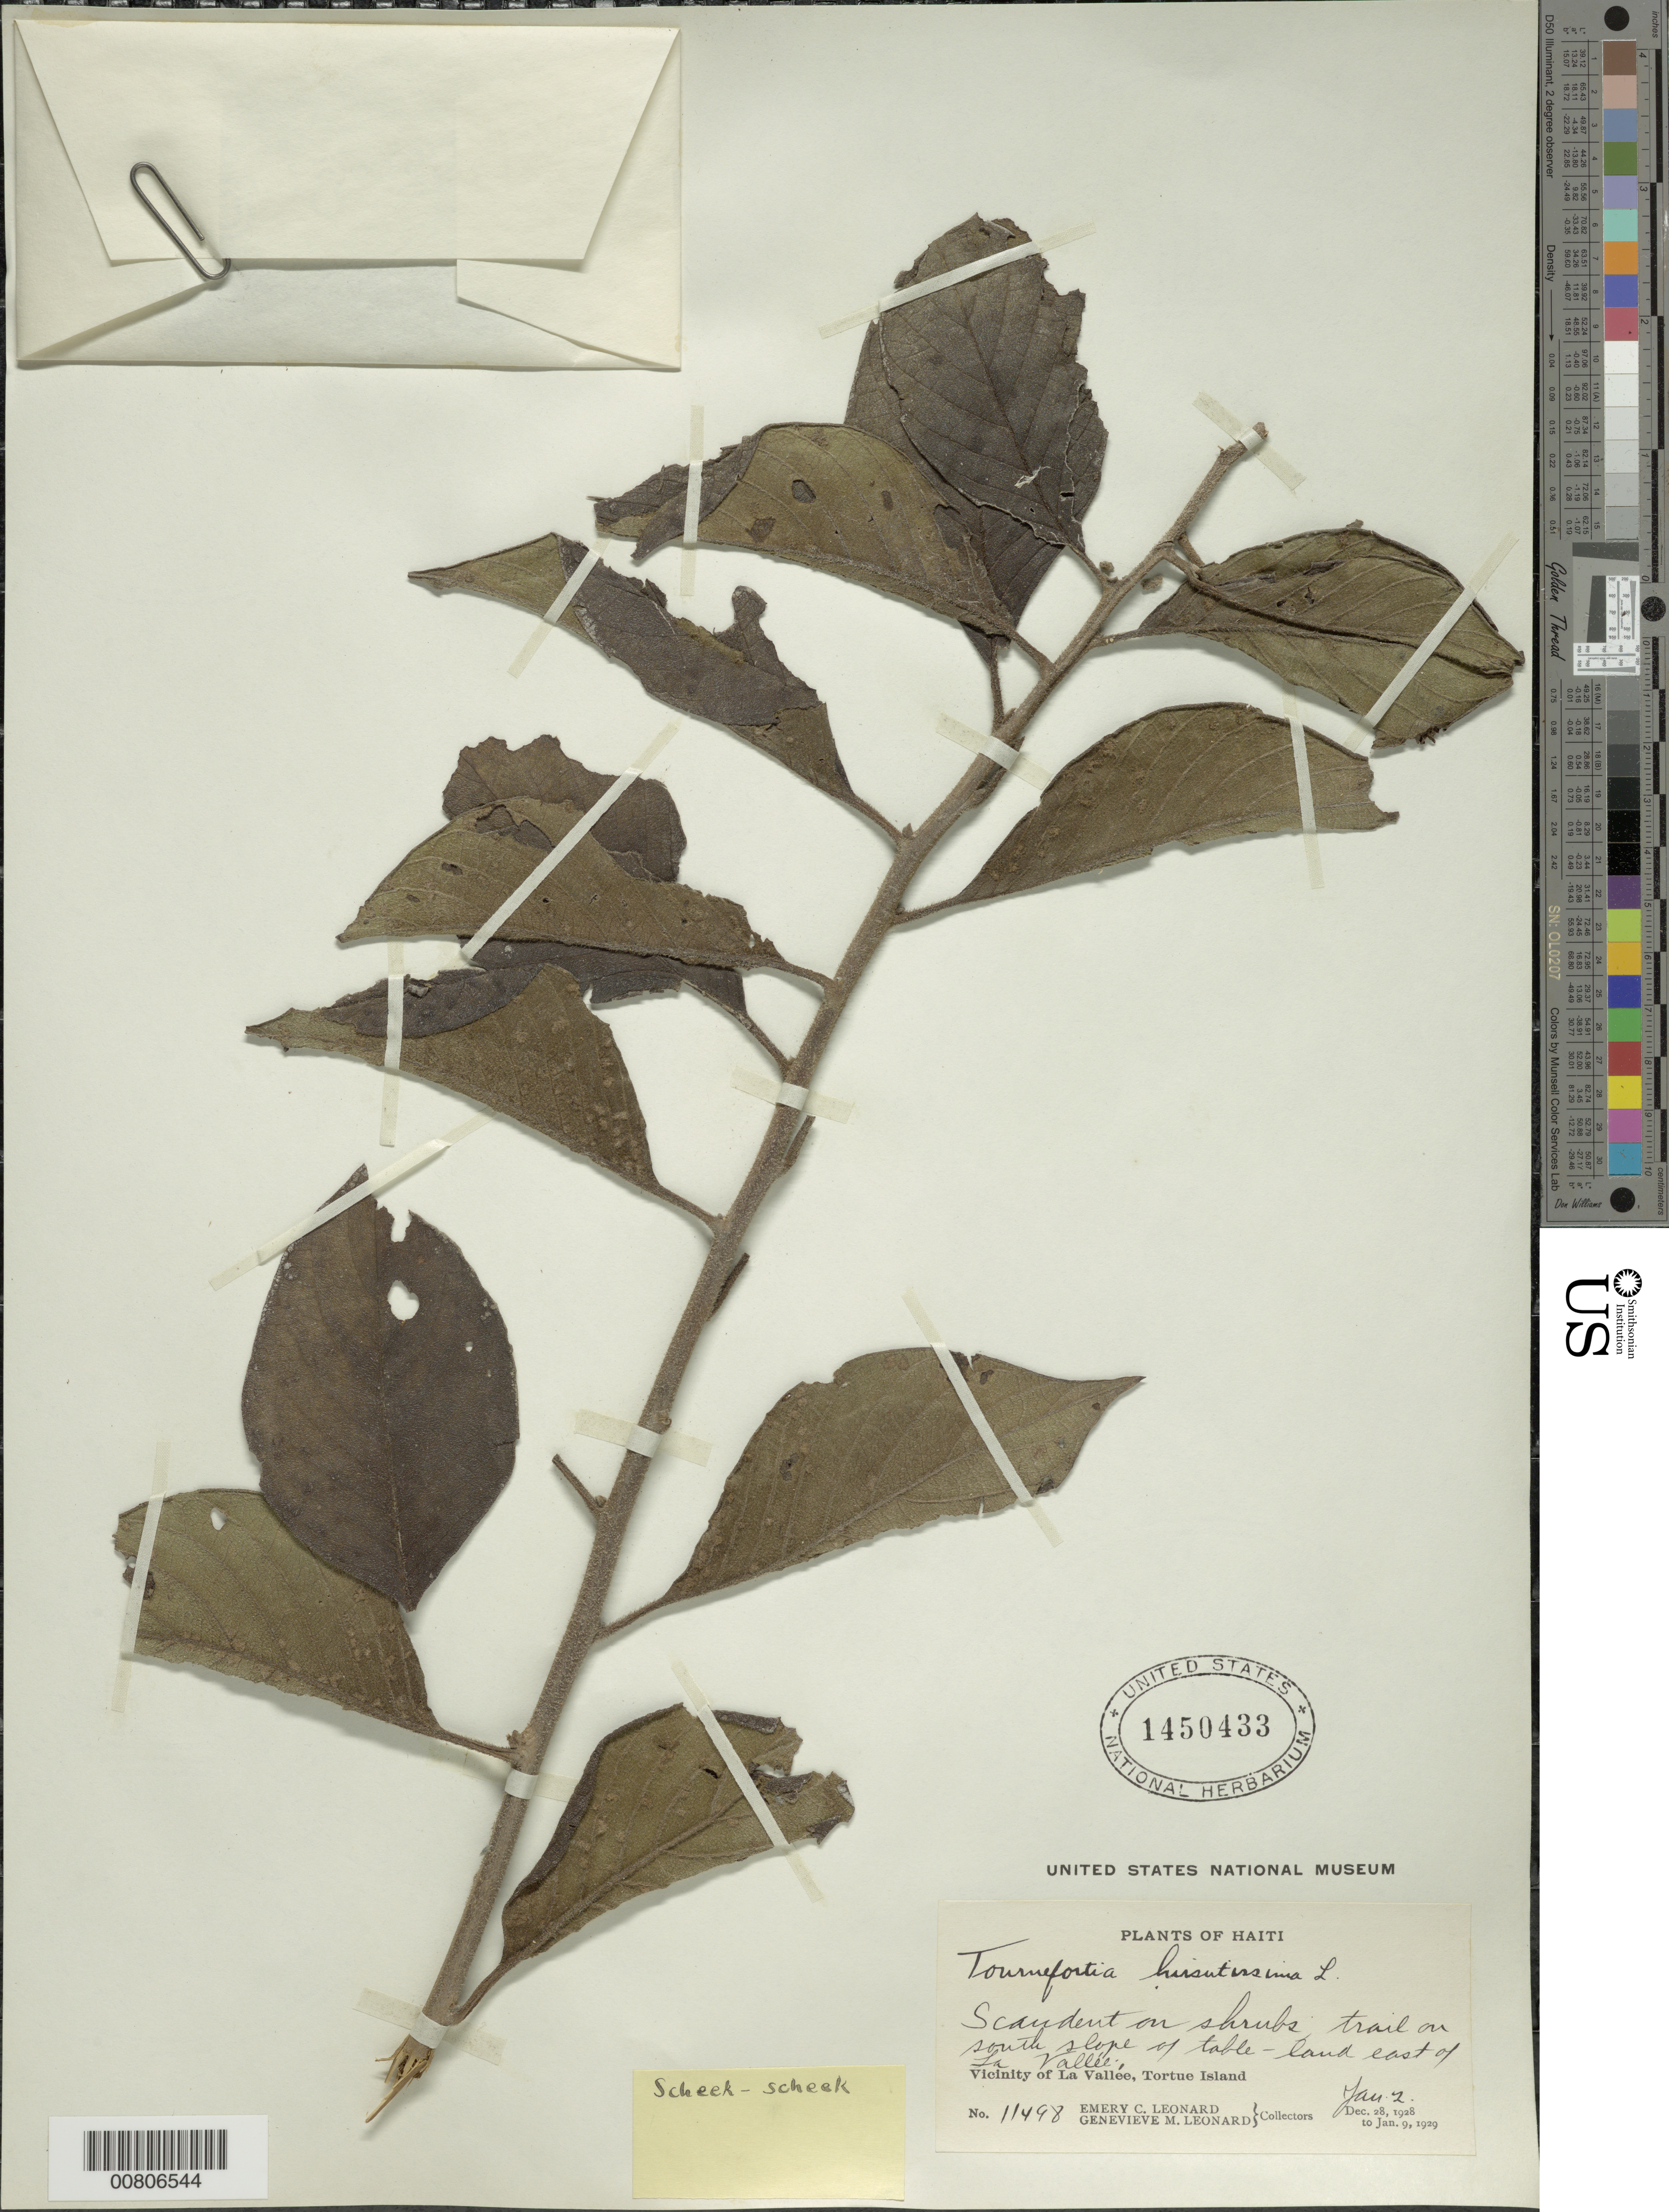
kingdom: Plantae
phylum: Tracheophyta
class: Magnoliopsida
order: Boraginales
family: Heliotropiaceae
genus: Tournefortia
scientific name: Tournefortia hirsutissima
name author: L.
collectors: E. C. Leonard & G. M. Leonard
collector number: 11498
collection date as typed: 02 Jan 1929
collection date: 1929-01-02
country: Haiti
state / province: Nord-Óuest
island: Île de la Tortue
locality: La Valée, E of; Tortue Island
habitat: Trail on S slope of table land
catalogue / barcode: US 1450433